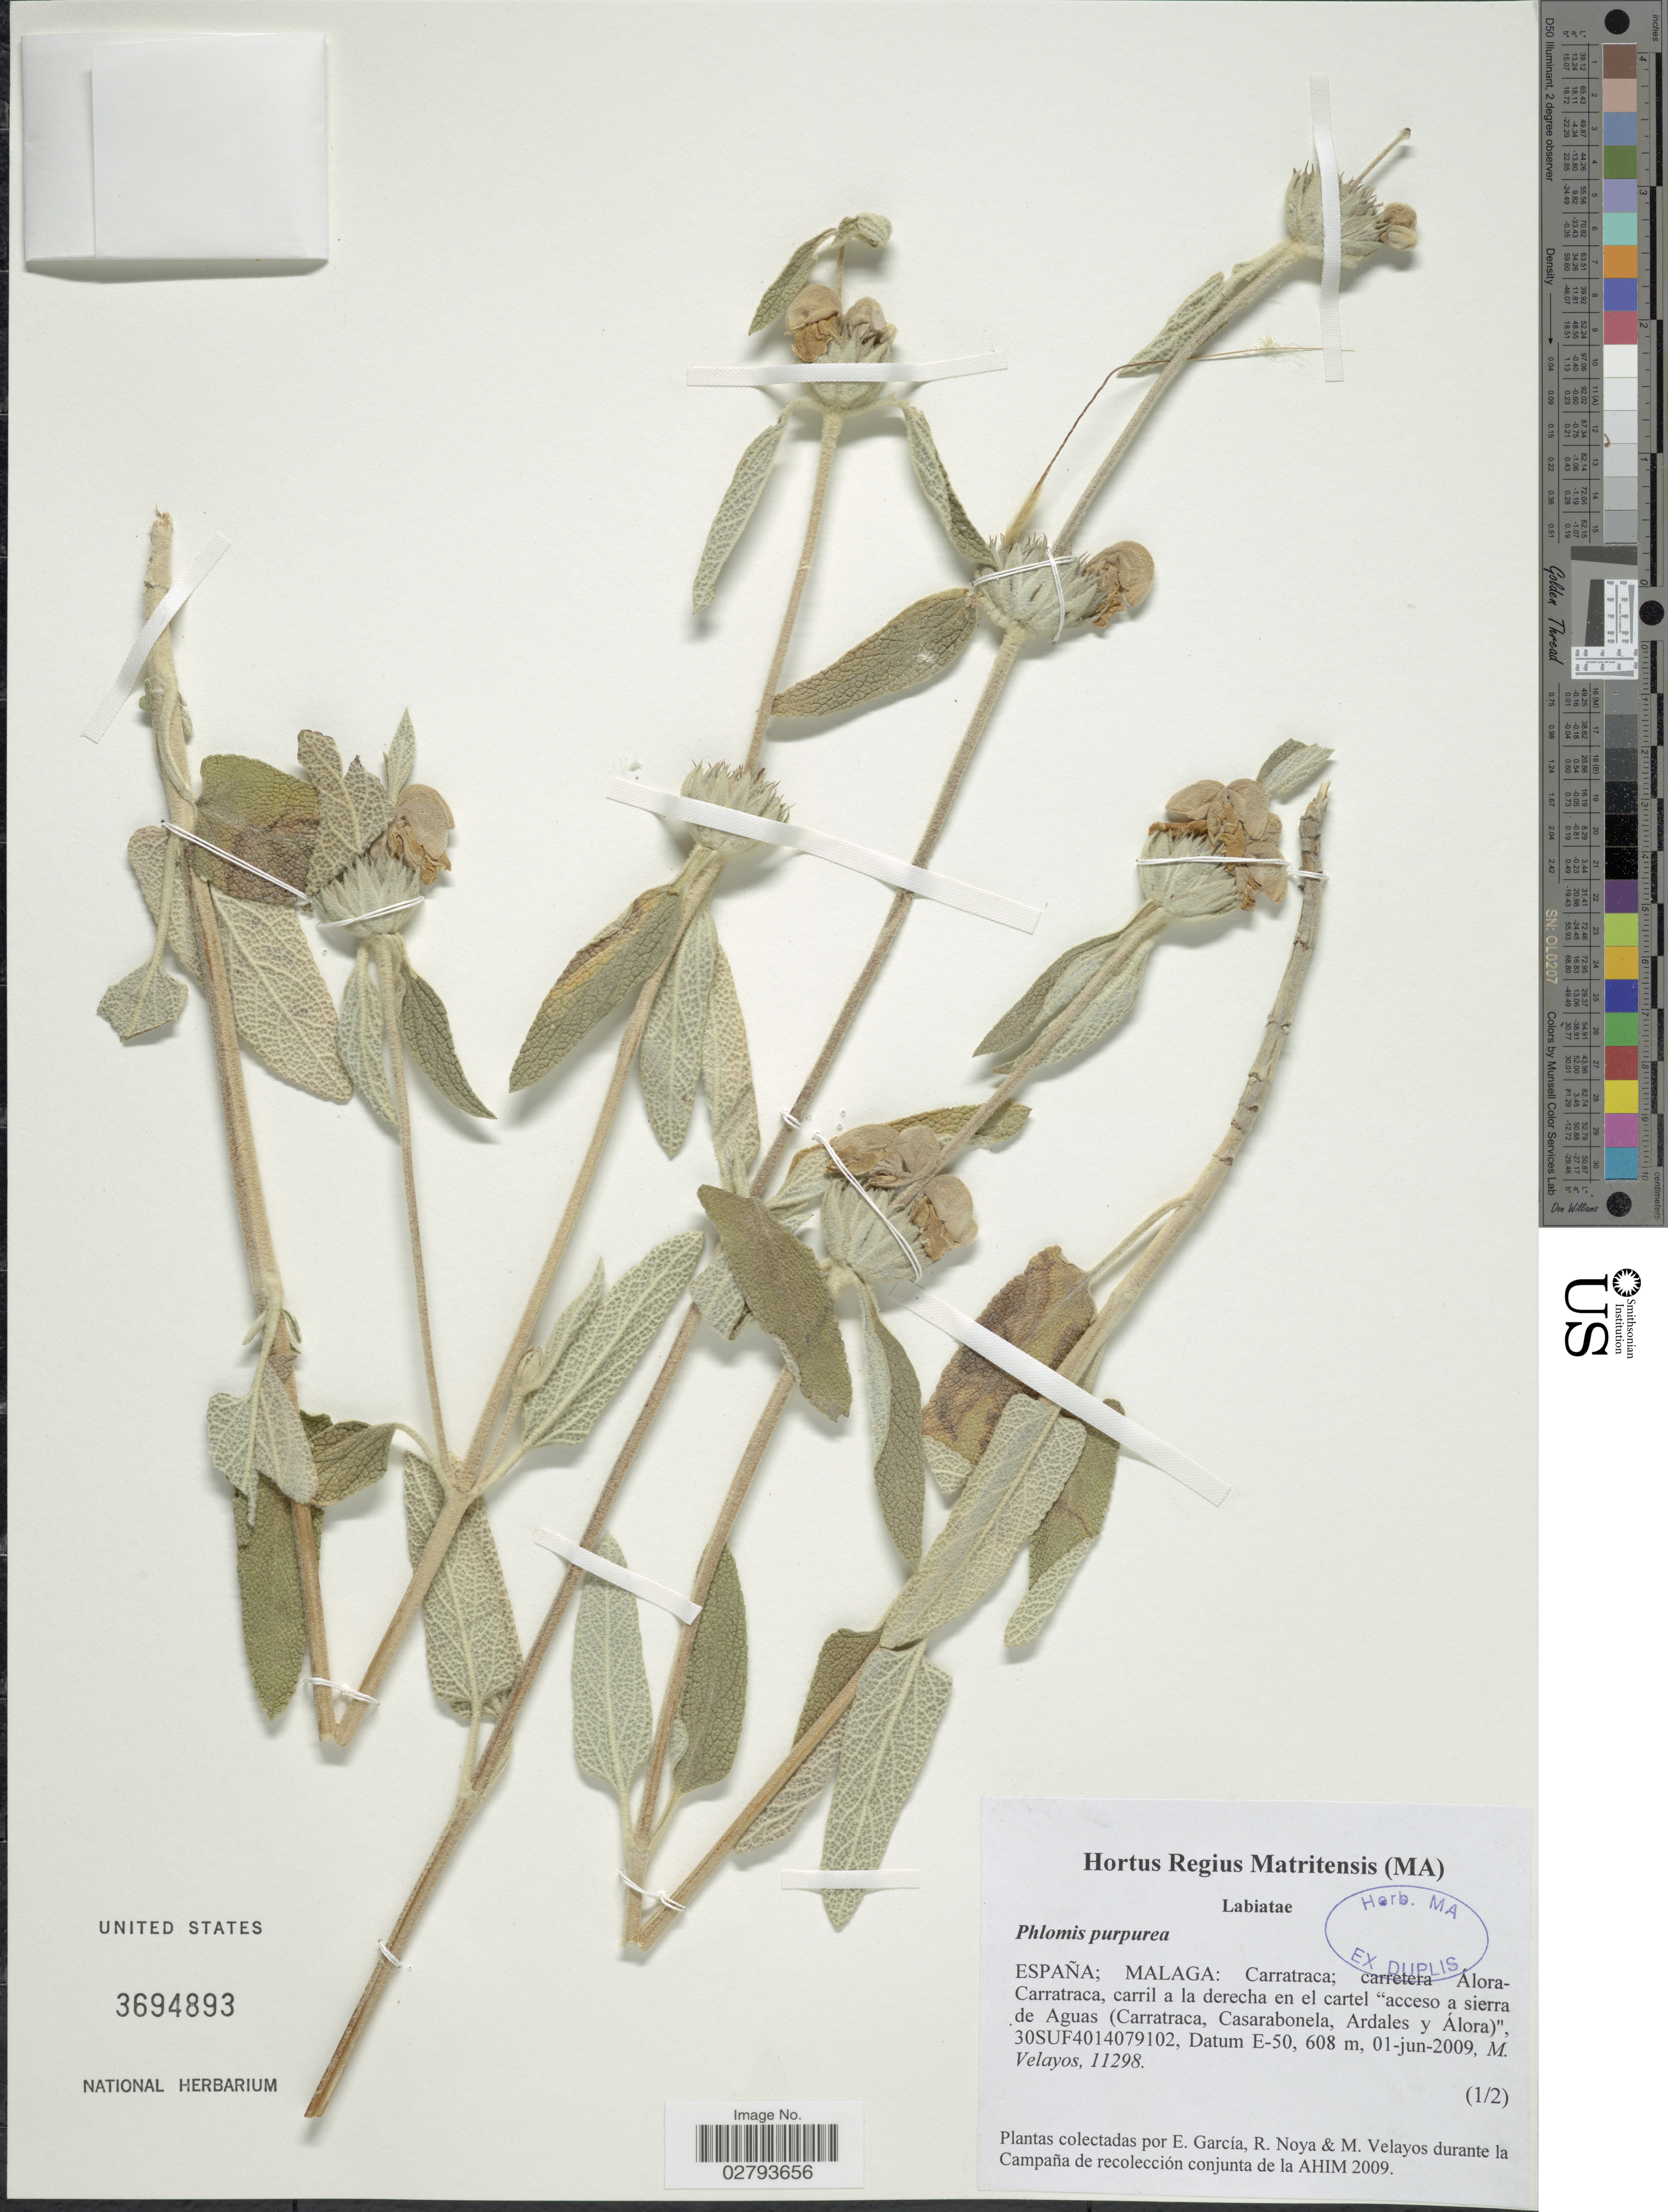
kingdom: Plantae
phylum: Tracheophyta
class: Magnoliopsida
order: Lamiales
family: Lamiaceae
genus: Phlomis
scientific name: Phlomis purpurea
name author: L.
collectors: E. García, R. Noya & M. Velayos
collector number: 11298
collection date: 2009-06-01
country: Spain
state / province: Andalucia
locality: Malaga: Carratraca; carretera Alora-Carratraca, carril a la derecha en el cartel "acceso a sierra de Aguas (Carratraca, Casarabonela, Ardales y Alora)", 30SUF4014079102, Datum E-50.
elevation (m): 608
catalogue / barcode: US 3694893